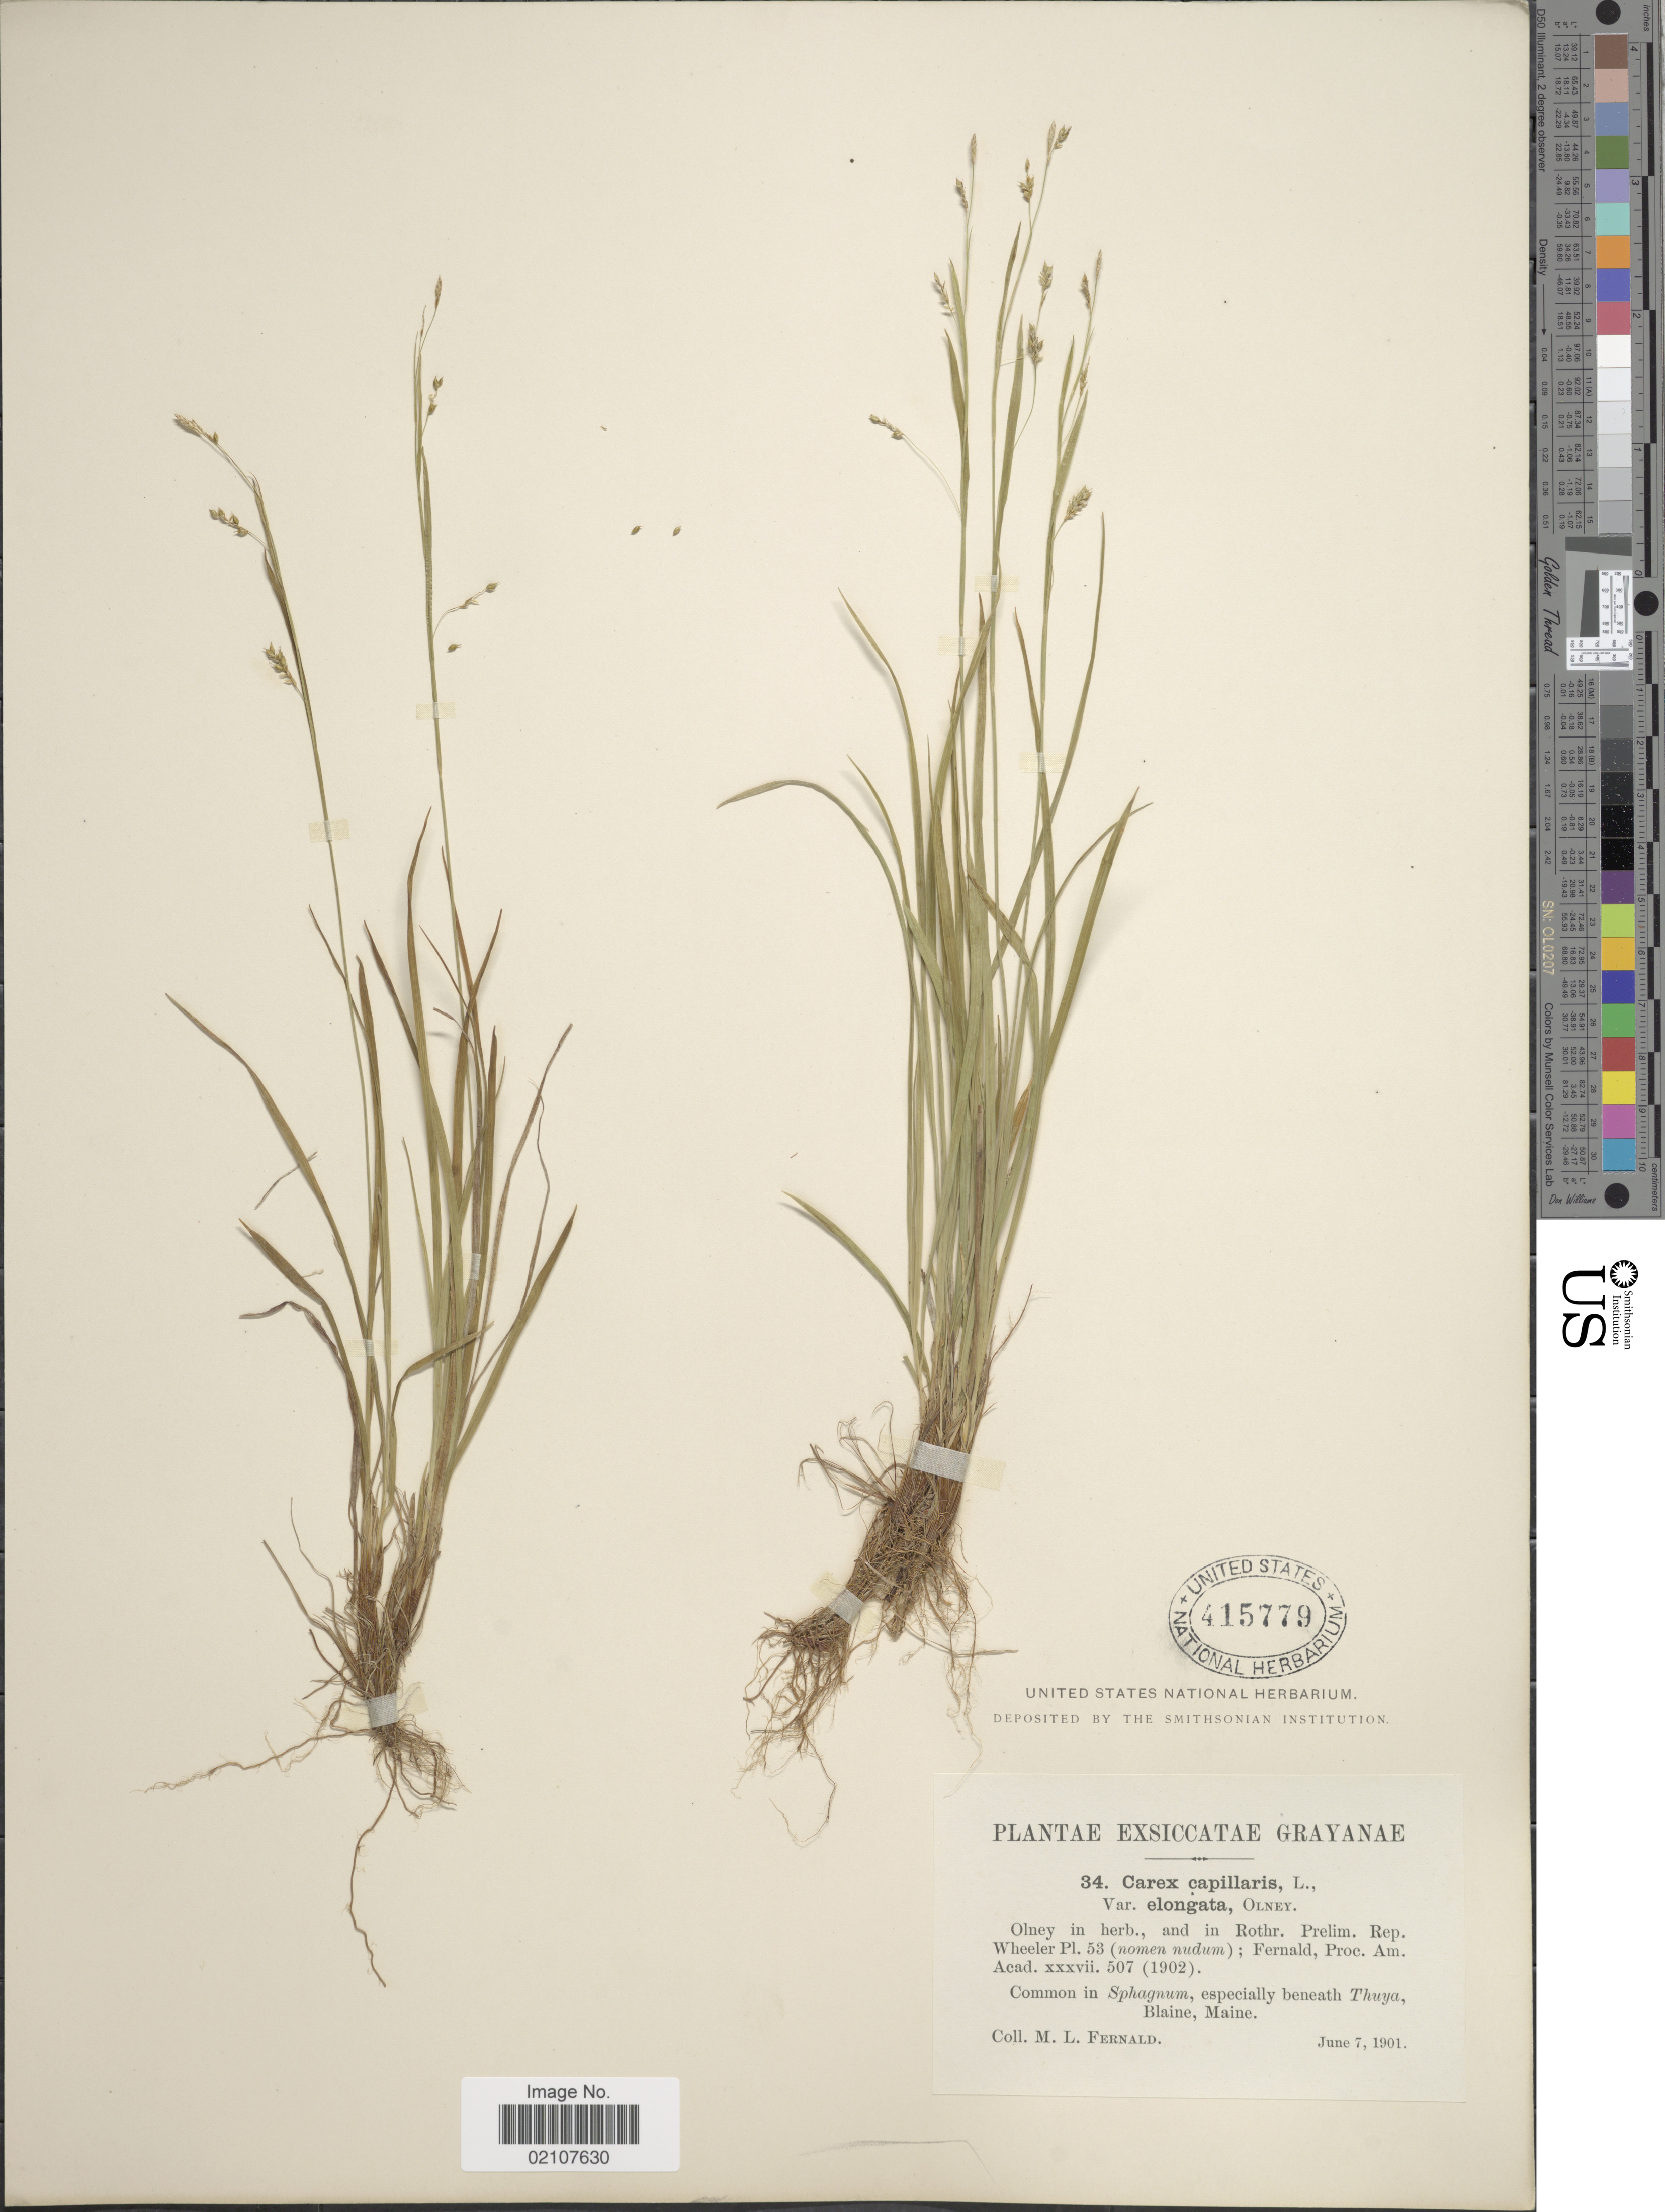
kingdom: Plantae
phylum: Tracheophyta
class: Liliopsida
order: Poales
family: Cyperaceae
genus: Carex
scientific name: Carex capillaris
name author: L.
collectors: M. L. Fernald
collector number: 34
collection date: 1901-06-07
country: United States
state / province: Maine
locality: Blaine, Maine.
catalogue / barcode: US 415779